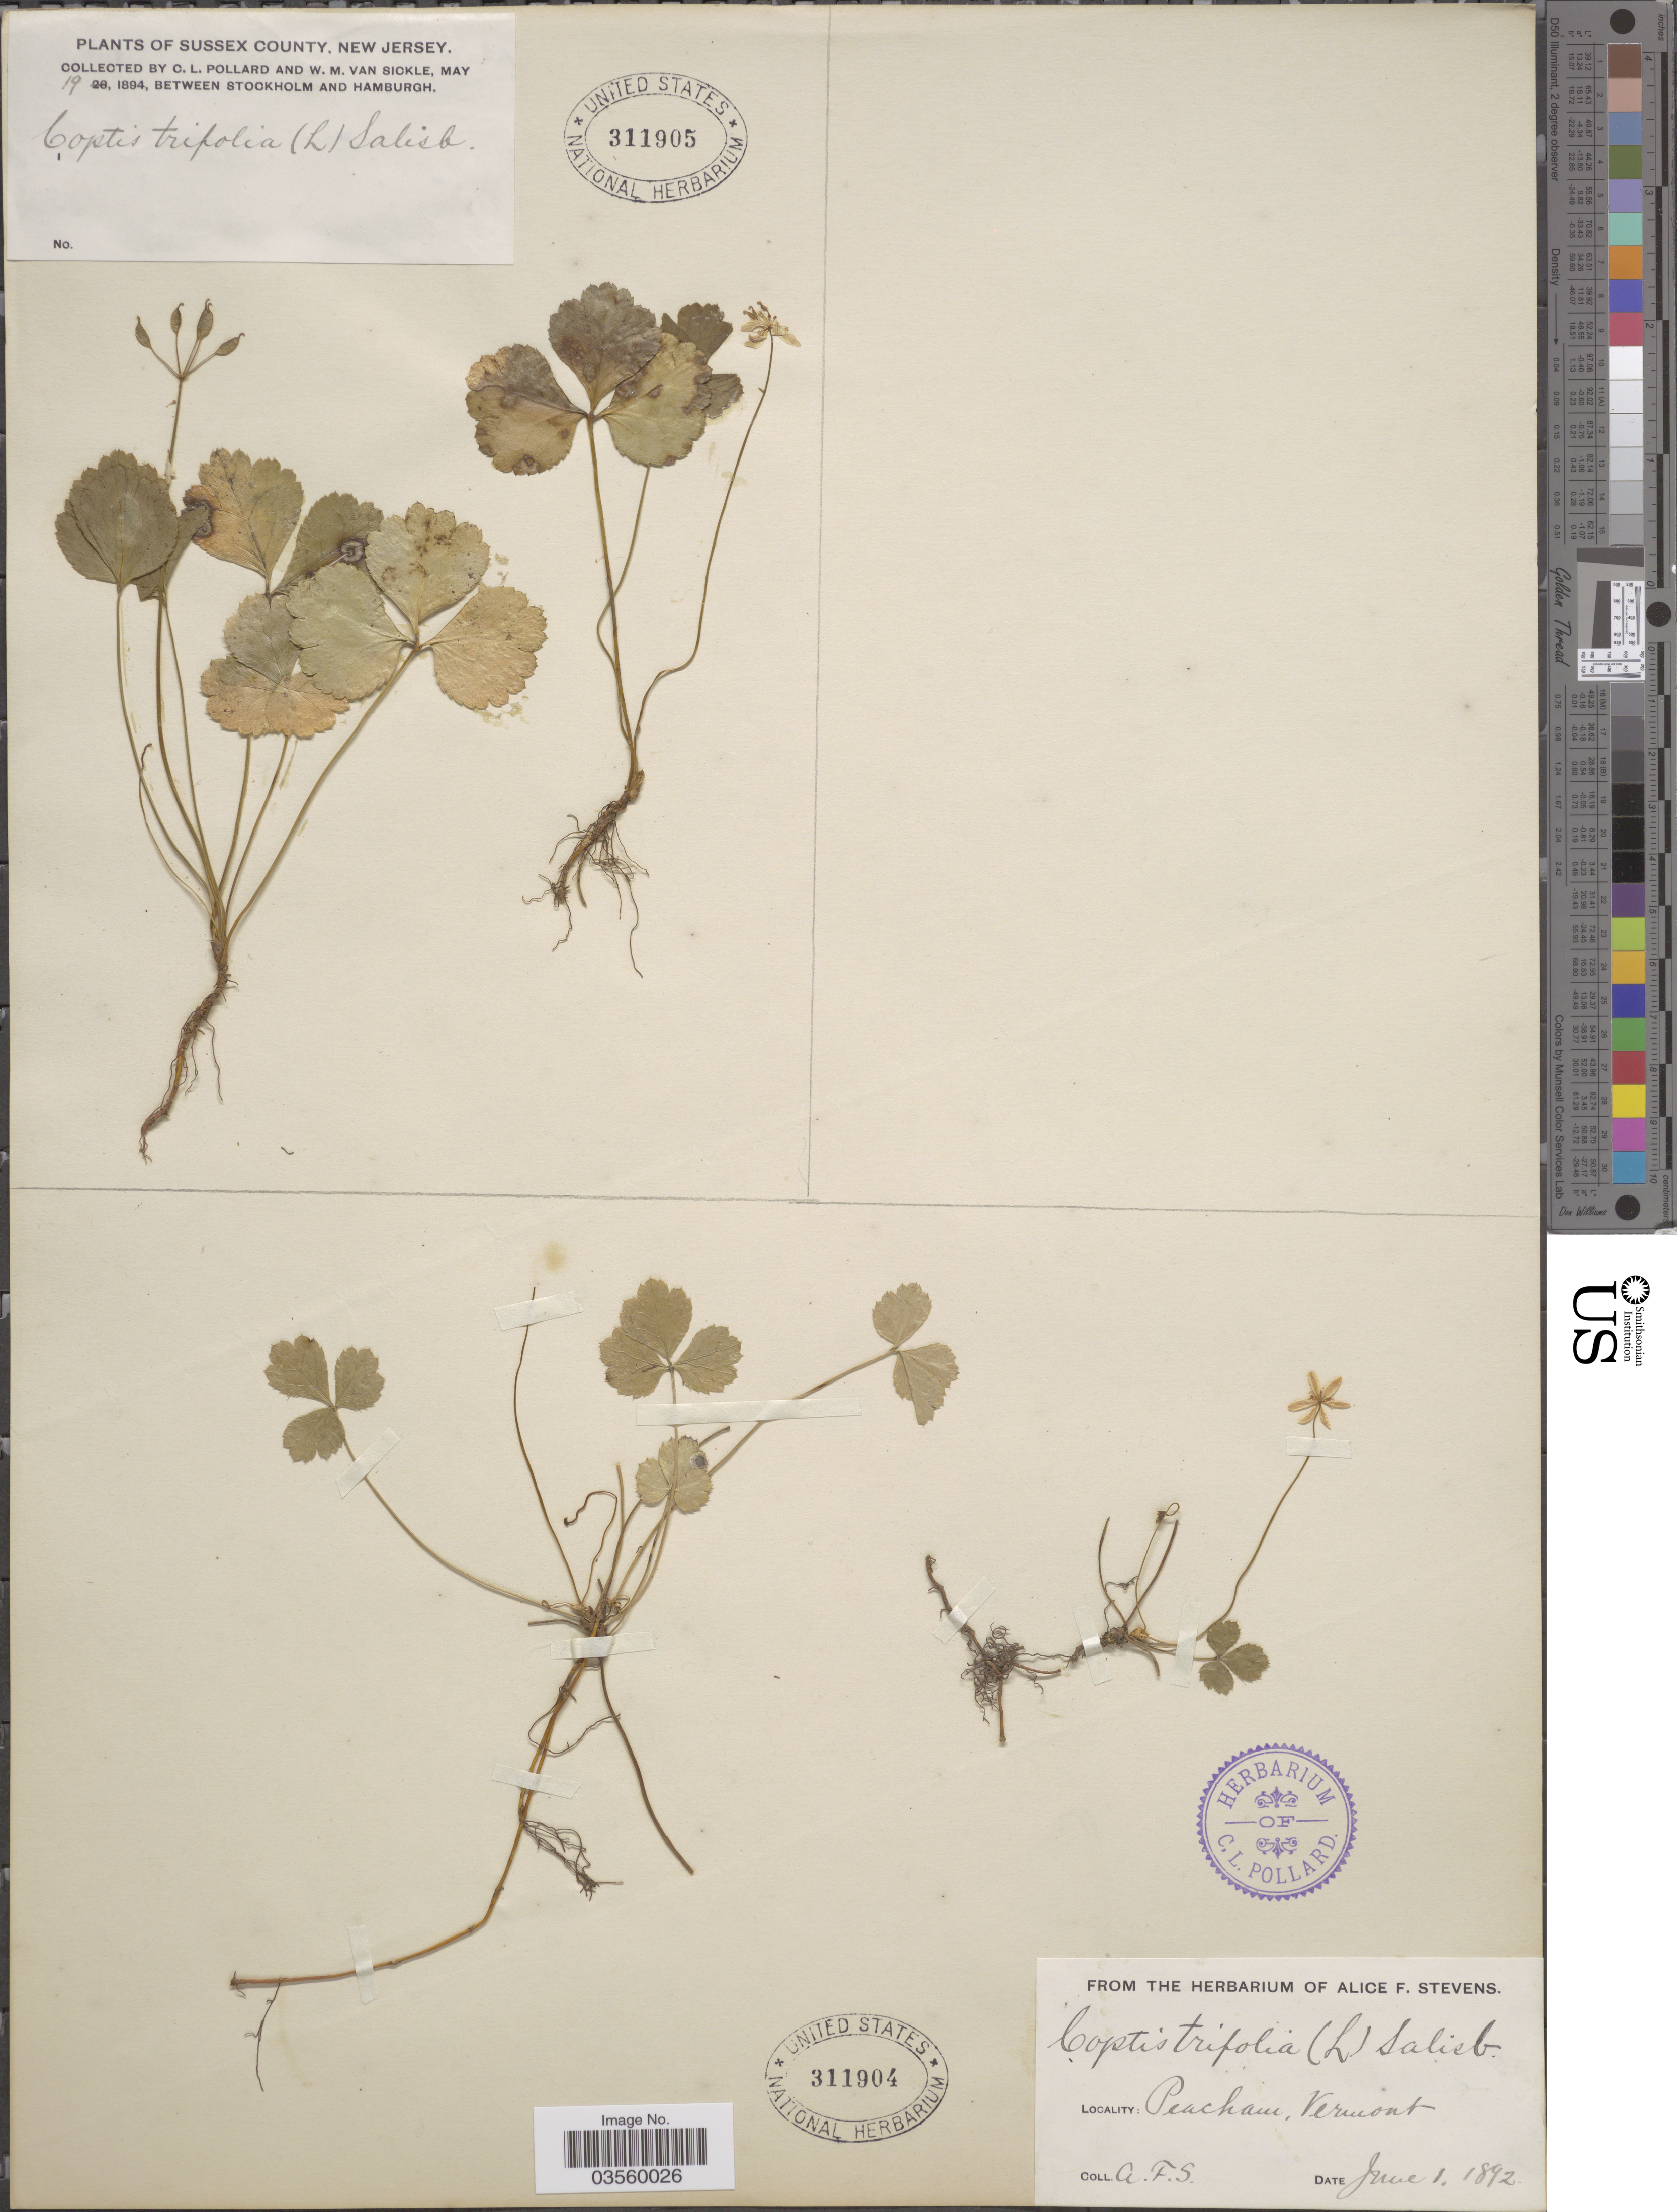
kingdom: Plantae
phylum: Tracheophyta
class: Magnoliopsida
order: Ranunculales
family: Ranunculaceae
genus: Coptis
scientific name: Coptis trifolia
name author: (L.) Salisb.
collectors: A. Stevens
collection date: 1892-06-01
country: United States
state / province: Vermont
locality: Peacham.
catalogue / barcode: US 311904